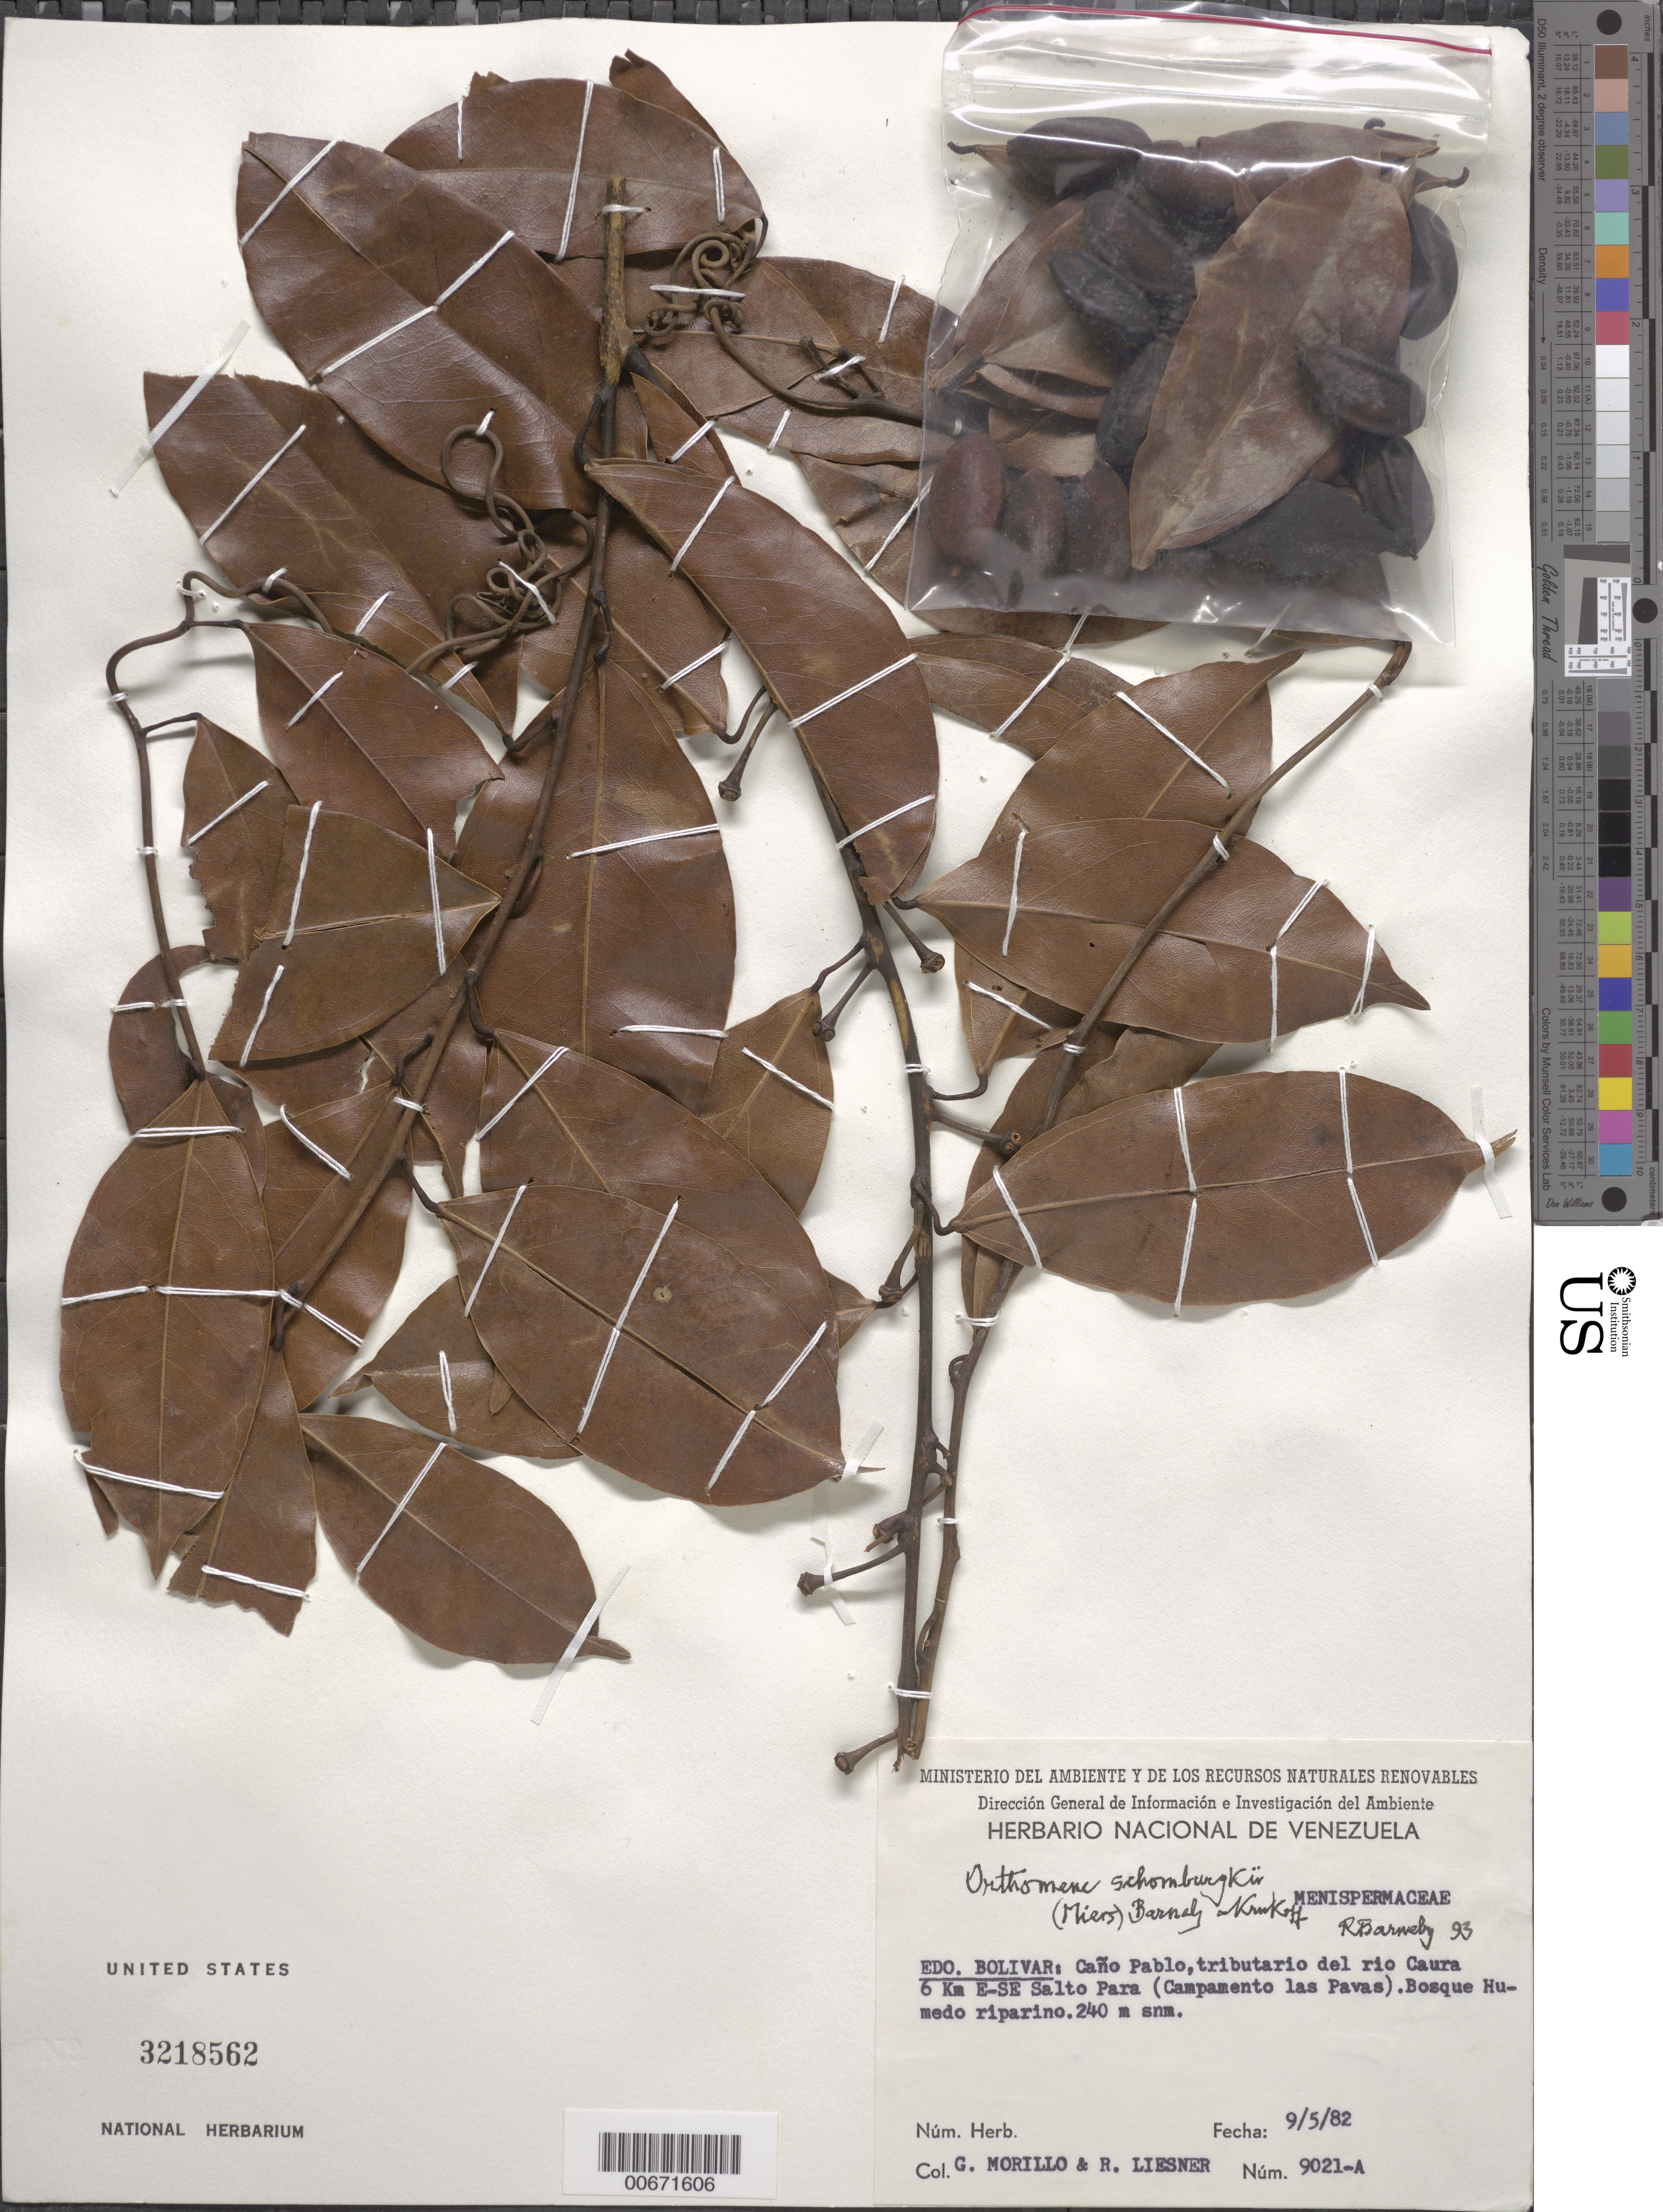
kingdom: Plantae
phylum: Tracheophyta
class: Magnoliopsida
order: Ranunculales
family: Menispermaceae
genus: Orthomene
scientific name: Orthomene schomburgkii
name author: (Miers) Barneby & Krukoff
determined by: Barneby, Rupert C., (NY)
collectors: G. Morillo & R. L. Liesner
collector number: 9021 A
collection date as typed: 9-May-82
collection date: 1982-05-09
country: Venezuela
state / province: Bolívar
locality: Caño Pablo, (trib. del Río Caura), 6 km ESE Salto Para (Campamento Las Pavas)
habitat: Bosque húmedo riparino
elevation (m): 240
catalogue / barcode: US 3218562